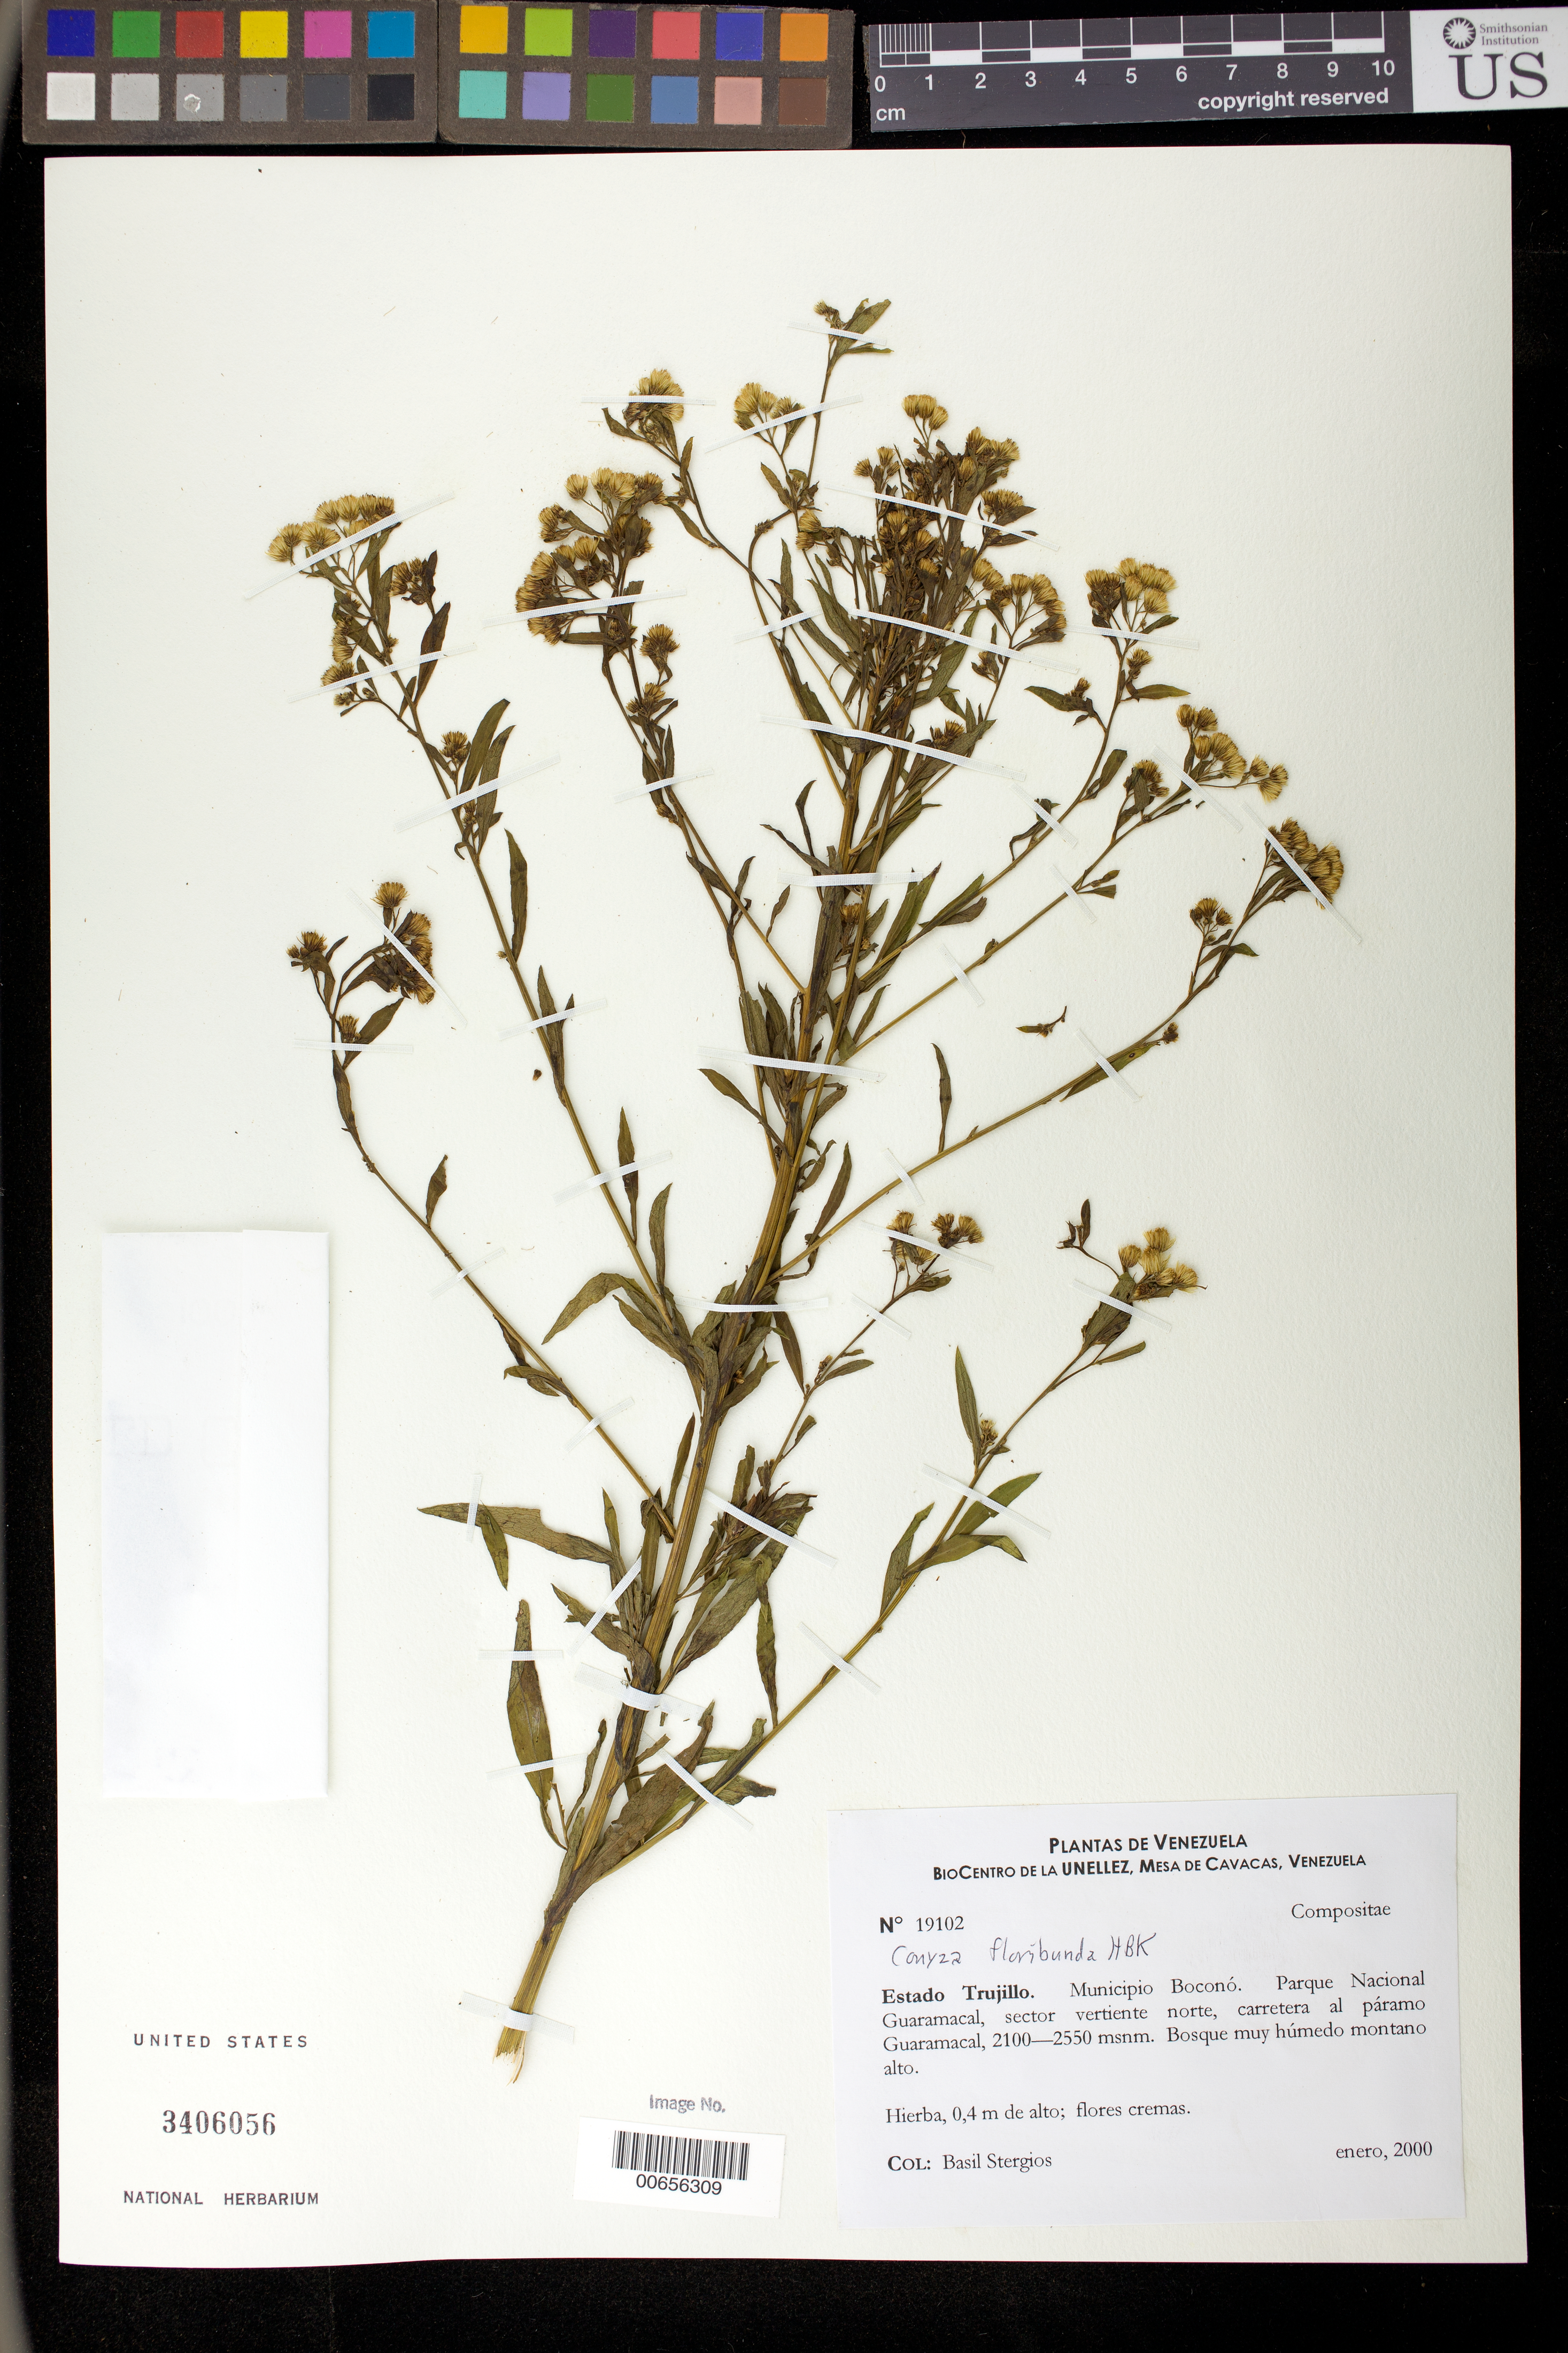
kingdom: Plantae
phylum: Tracheophyta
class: Magnoliopsida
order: Asterales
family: Asteraceae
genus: Conyza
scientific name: Conyza floribunda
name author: Kunth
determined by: Robinson, Harold E., (US)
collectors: B. G. Stergios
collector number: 19102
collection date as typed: Jan 2000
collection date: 2000-01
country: Venezuela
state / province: Trujillo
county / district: Boconó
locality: Parque Nacional Guaramacal, vertiente N, carretera al páramo Guaramacal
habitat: Bosque muy húmedo montano alto.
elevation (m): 2100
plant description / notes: MY, PORT, TEX, US, VEN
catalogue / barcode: US 3406056